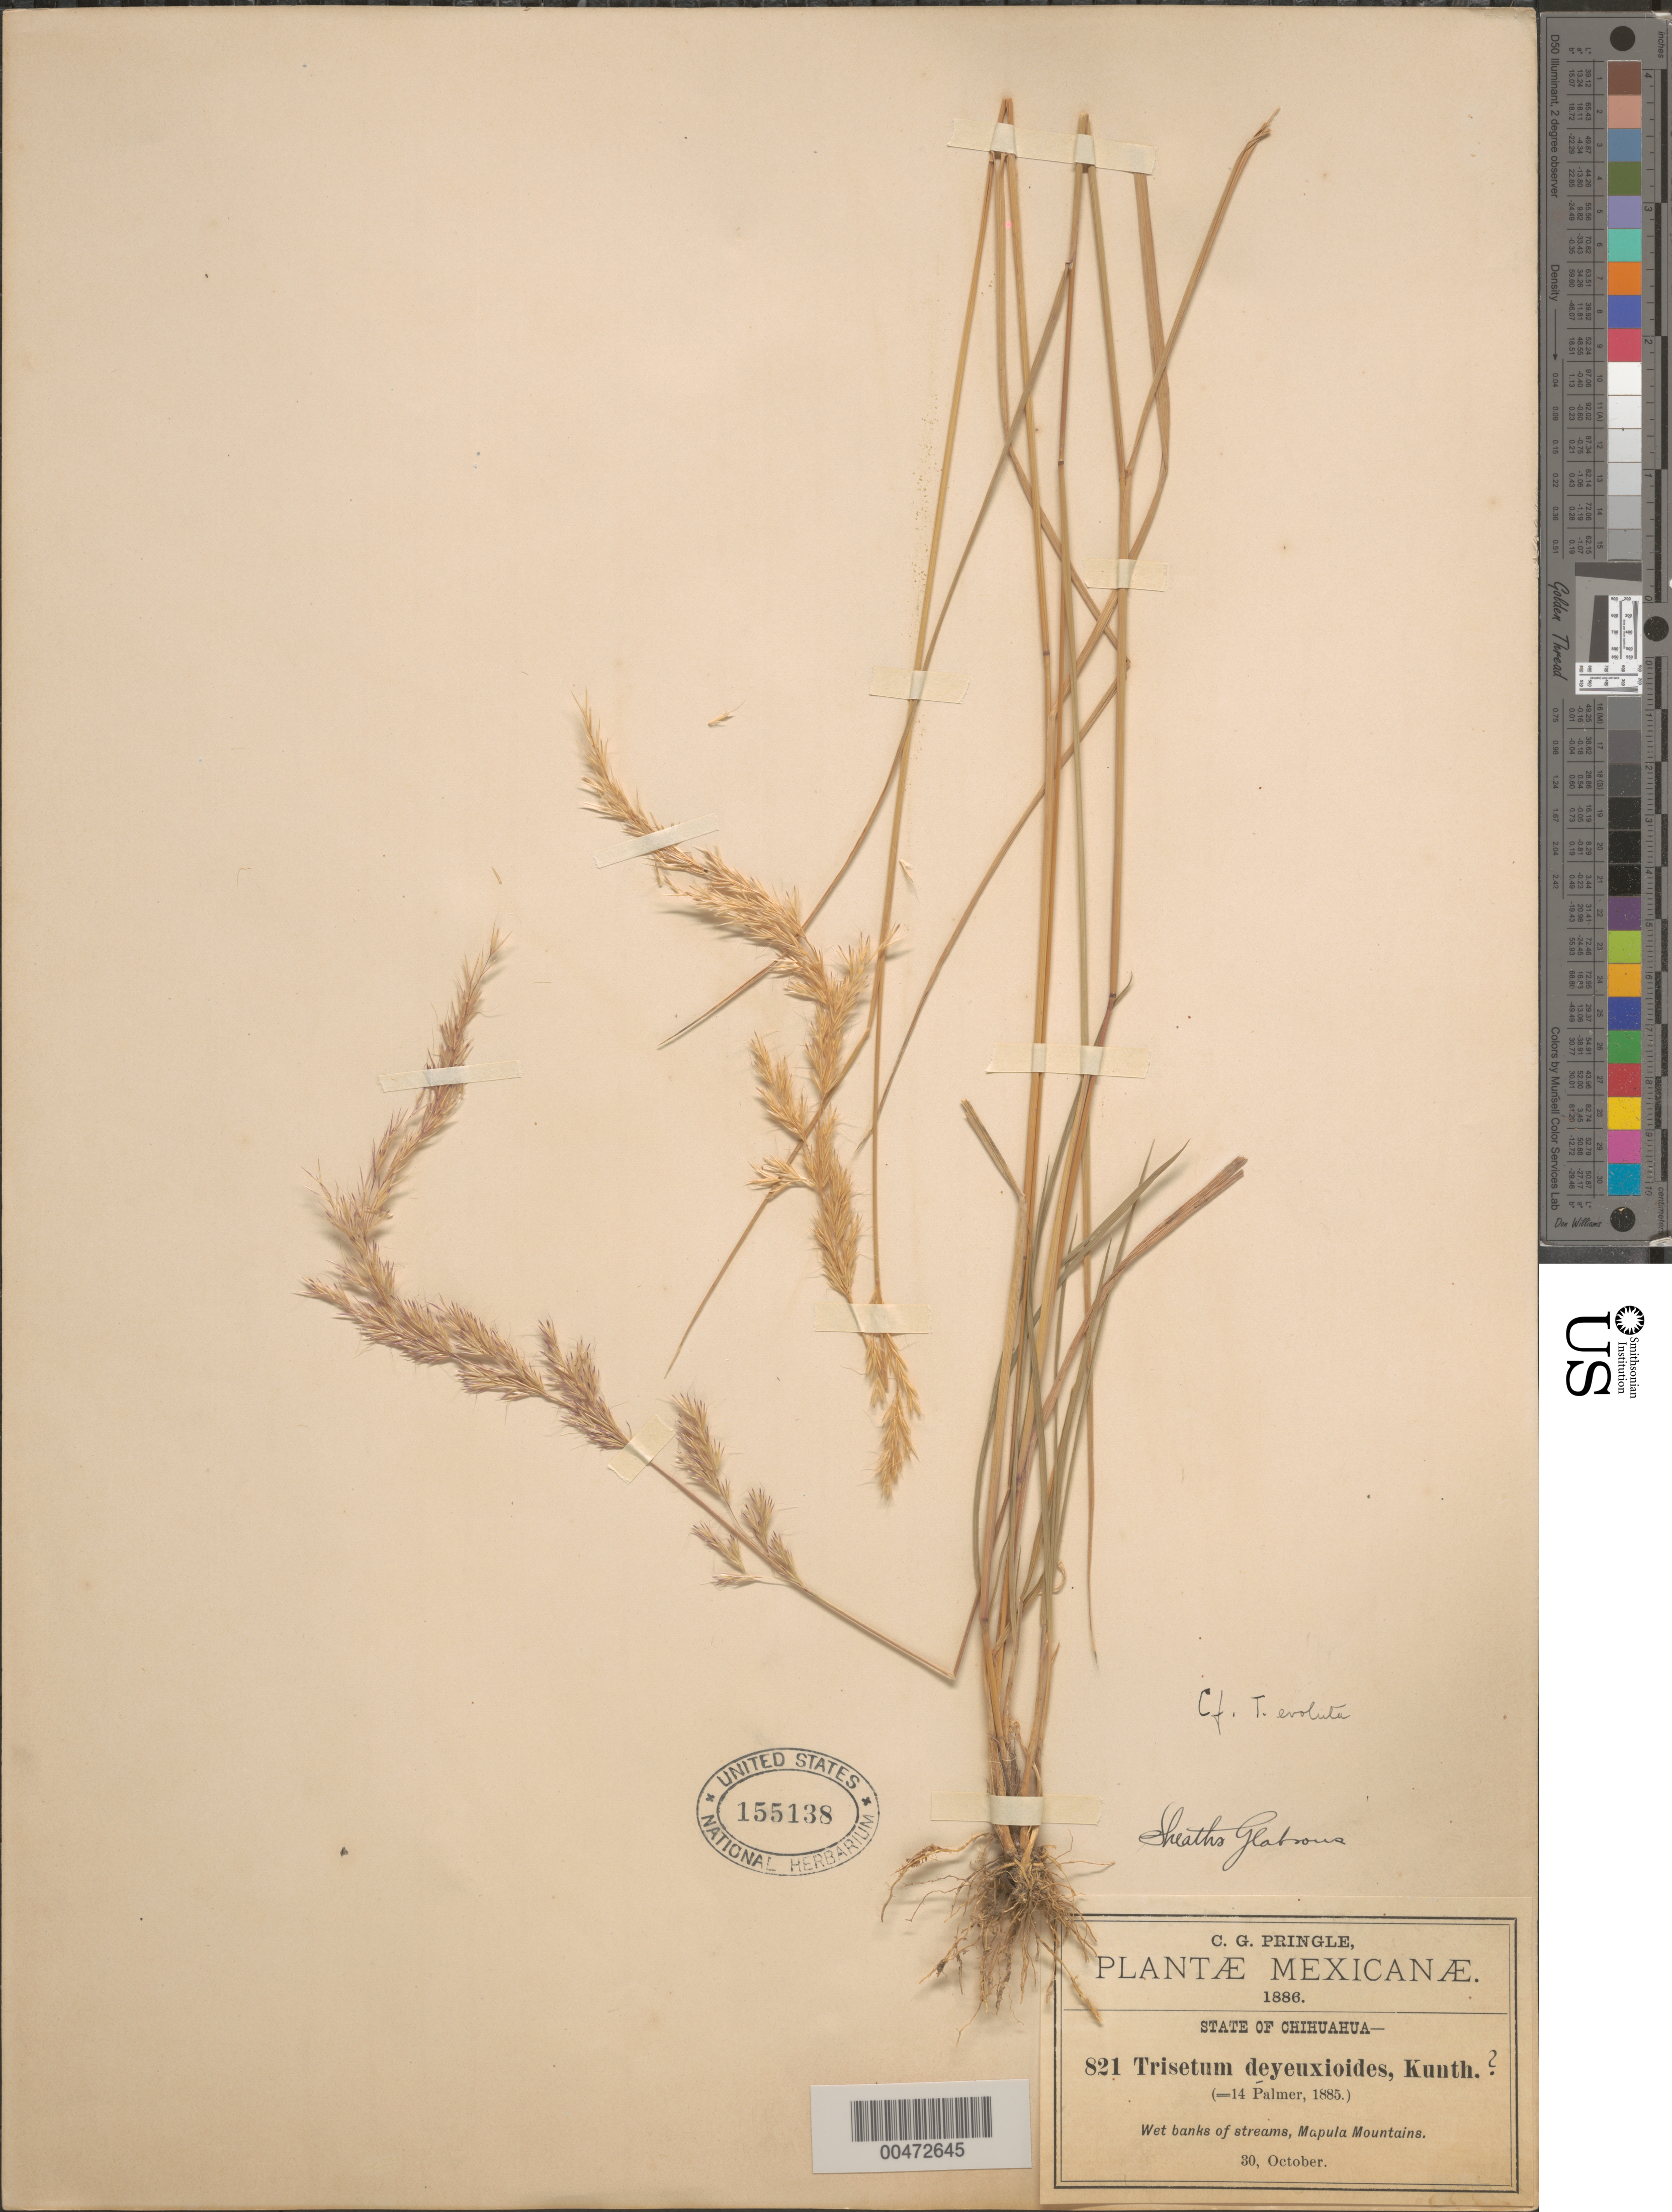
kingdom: Plantae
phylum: Tracheophyta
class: Liliopsida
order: Poales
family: Poaceae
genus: Trisetum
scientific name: Trisetum deyeuxioides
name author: (Kunth) Kunth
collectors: C. G. Pringle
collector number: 821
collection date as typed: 30 Oct 1886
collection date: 1886-10-30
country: Mexico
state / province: Chihuahua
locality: Mapula Mts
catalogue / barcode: US 155138